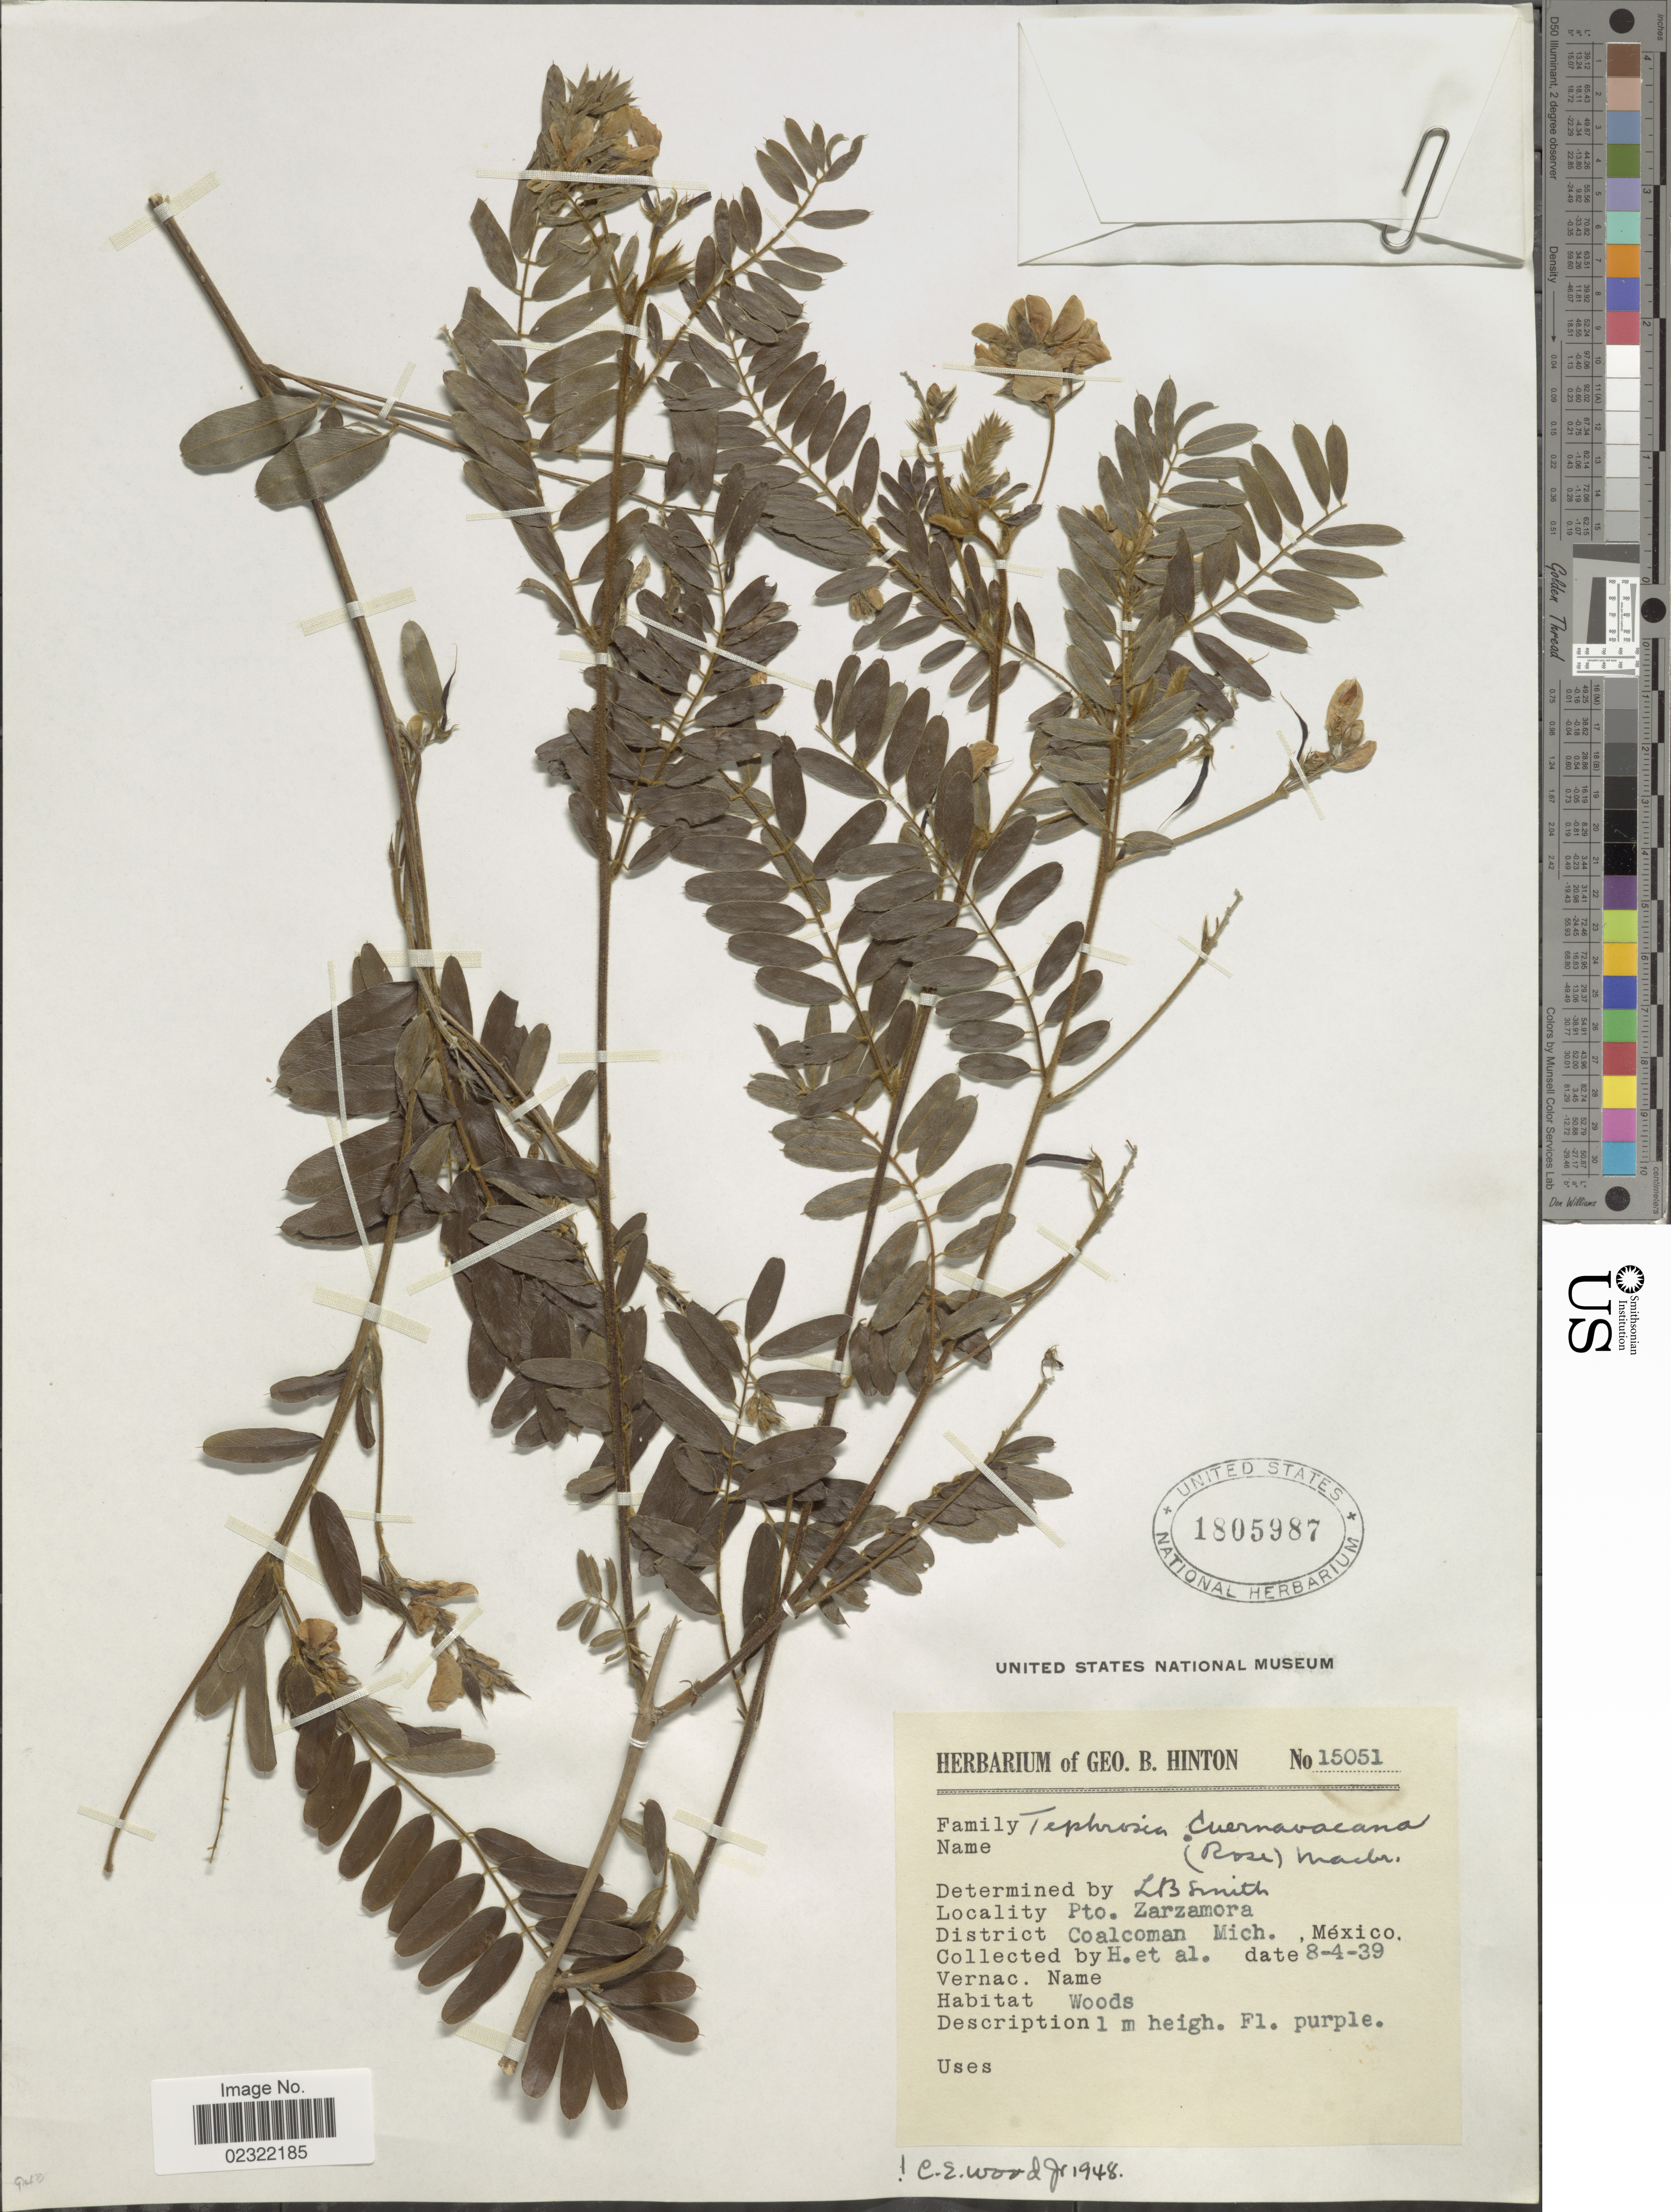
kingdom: Plantae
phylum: Tracheophyta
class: Magnoliopsida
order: Fabales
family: Fabaceae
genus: Tephrosia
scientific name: Tephrosia cuernavacana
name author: (Rose) J.F. Macbr.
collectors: G. B. Hinton & et al.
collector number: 15051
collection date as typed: Transcribed d/m/y: 4/8/39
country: United States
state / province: Michigan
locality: Pto Zarzamora, District Coalcoman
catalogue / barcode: US 1805987